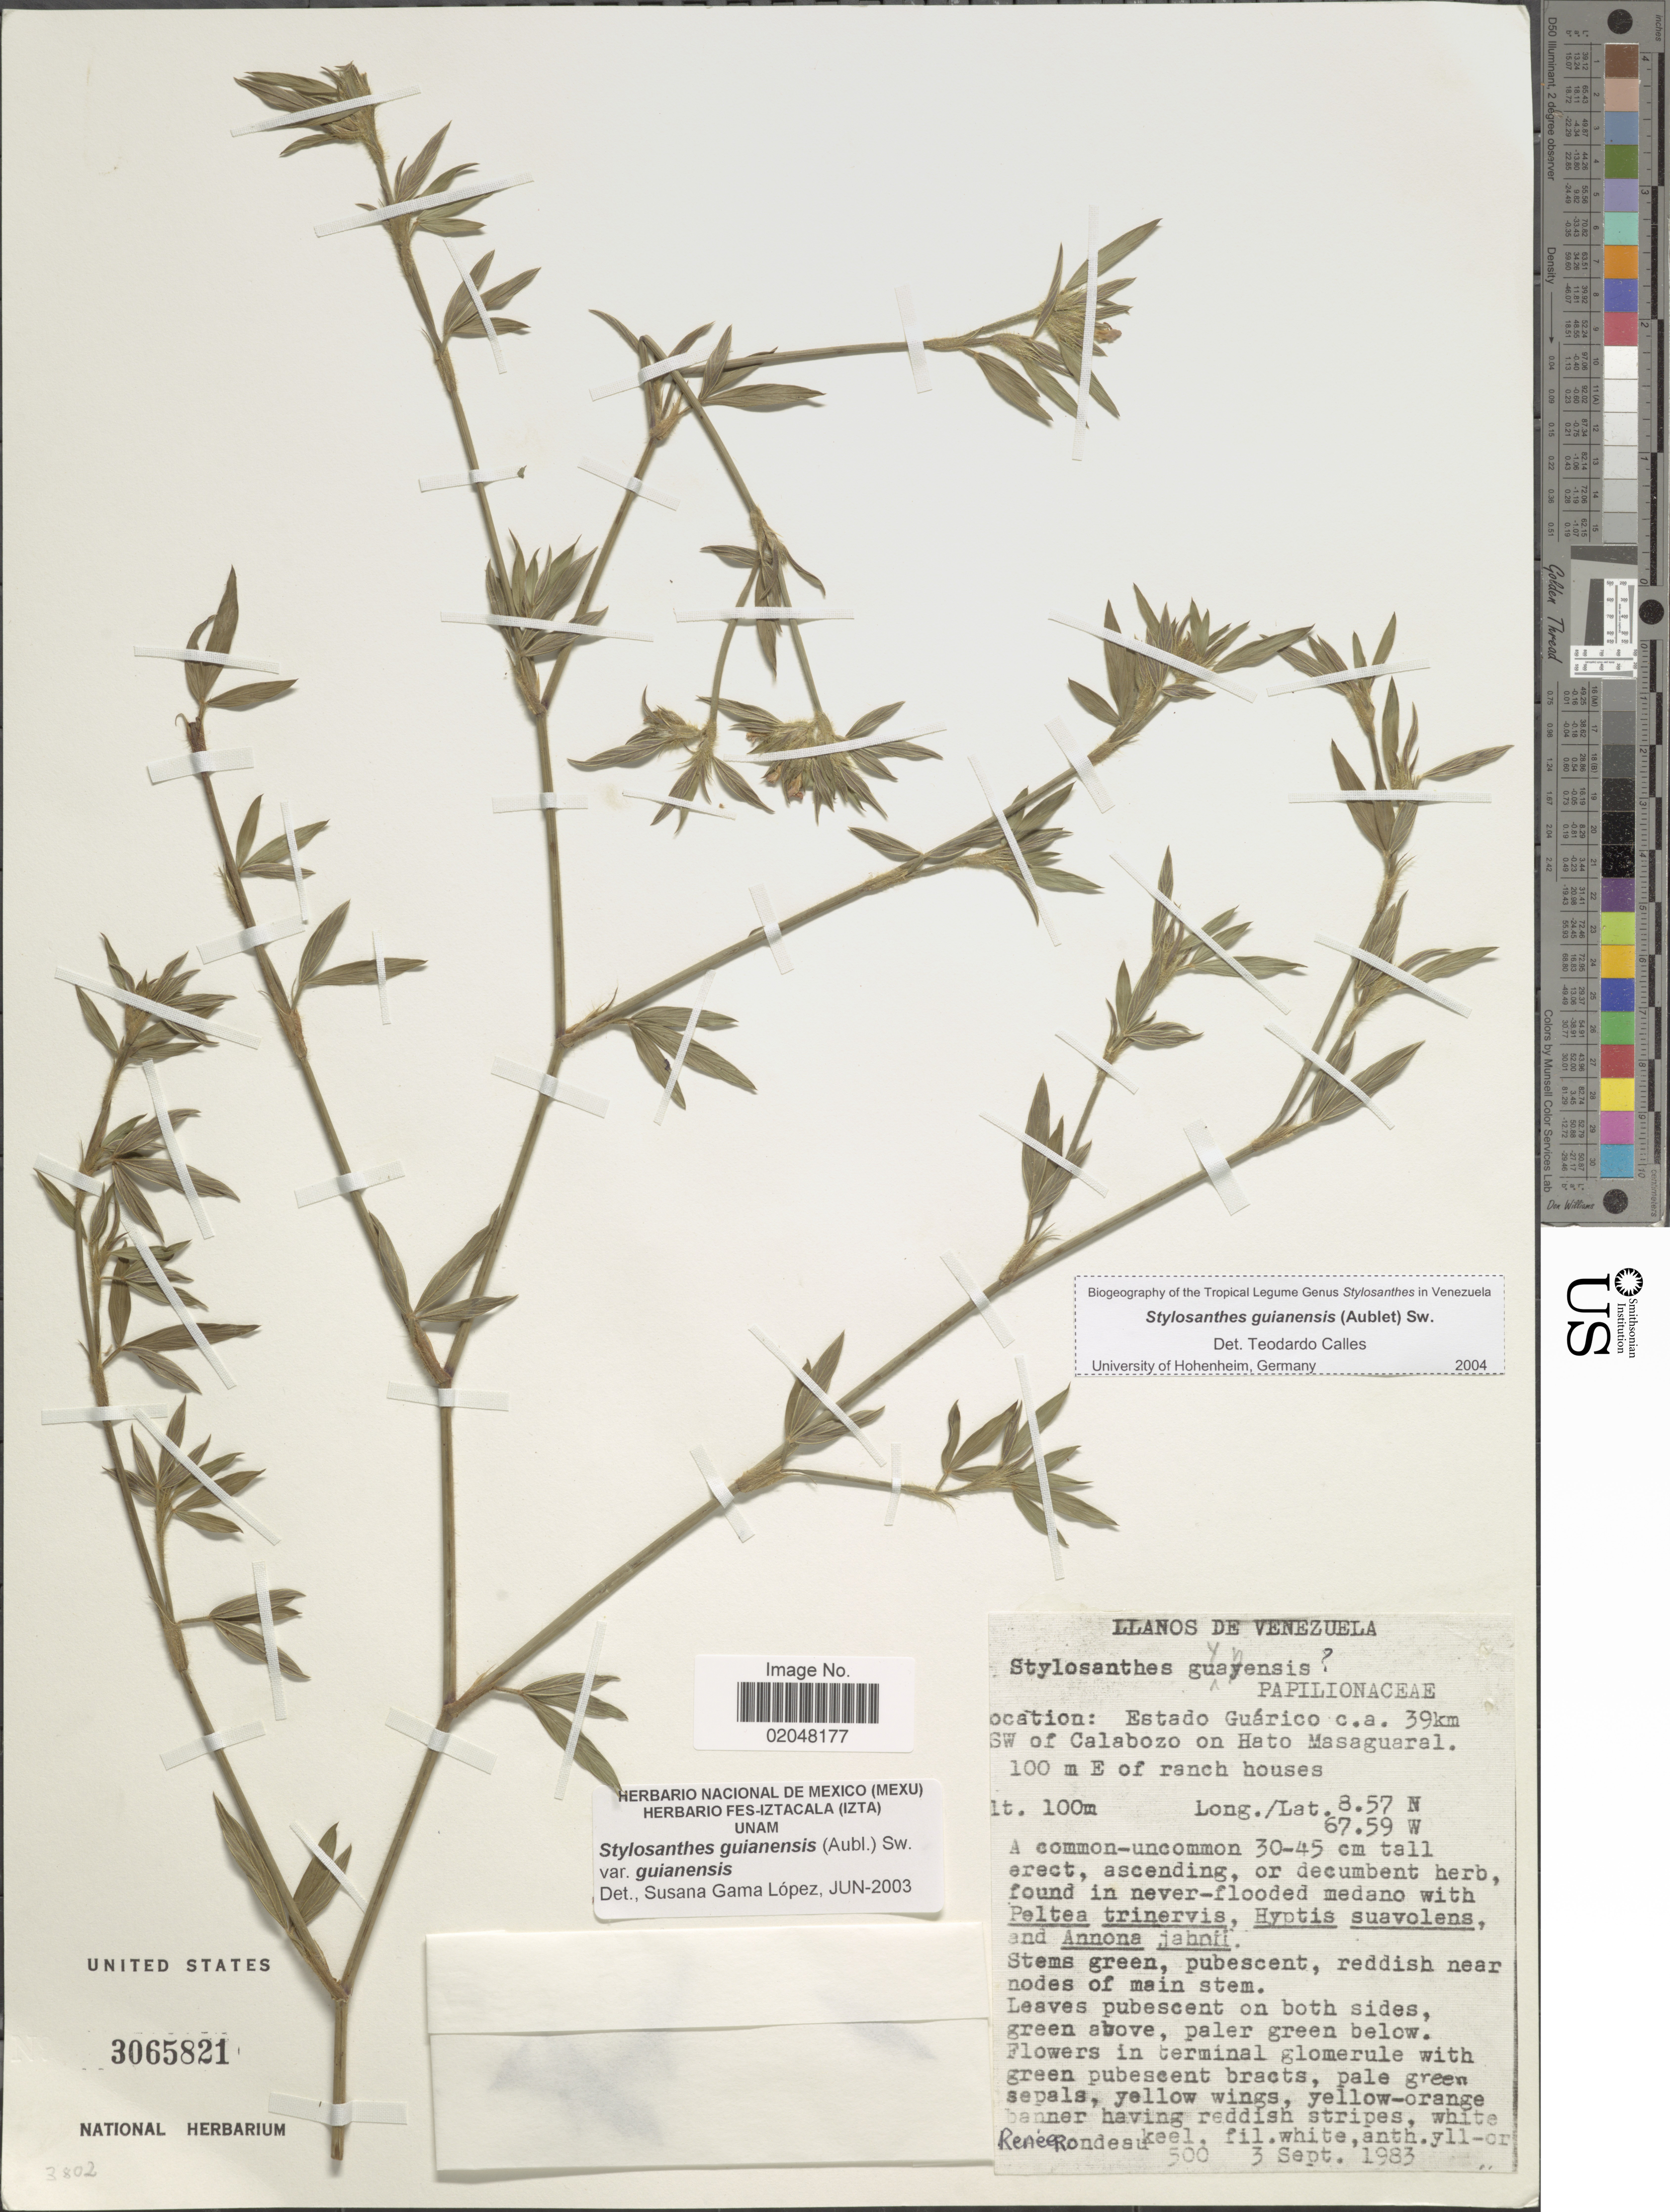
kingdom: Plantae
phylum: Tracheophyta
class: Magnoliopsida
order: Fabales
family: Fabaceae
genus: Stylosanthes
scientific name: Stylosanthes guianensis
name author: (Aubl.) Sw.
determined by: Calles, T.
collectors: R. Rondeau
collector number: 500?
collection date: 1983-09-03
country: Venezuela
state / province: Guárico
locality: C.a. 3 km SW of Calabozo on Hato Masaguaral, 100 m E of ranch house.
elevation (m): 100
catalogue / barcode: US 3065821